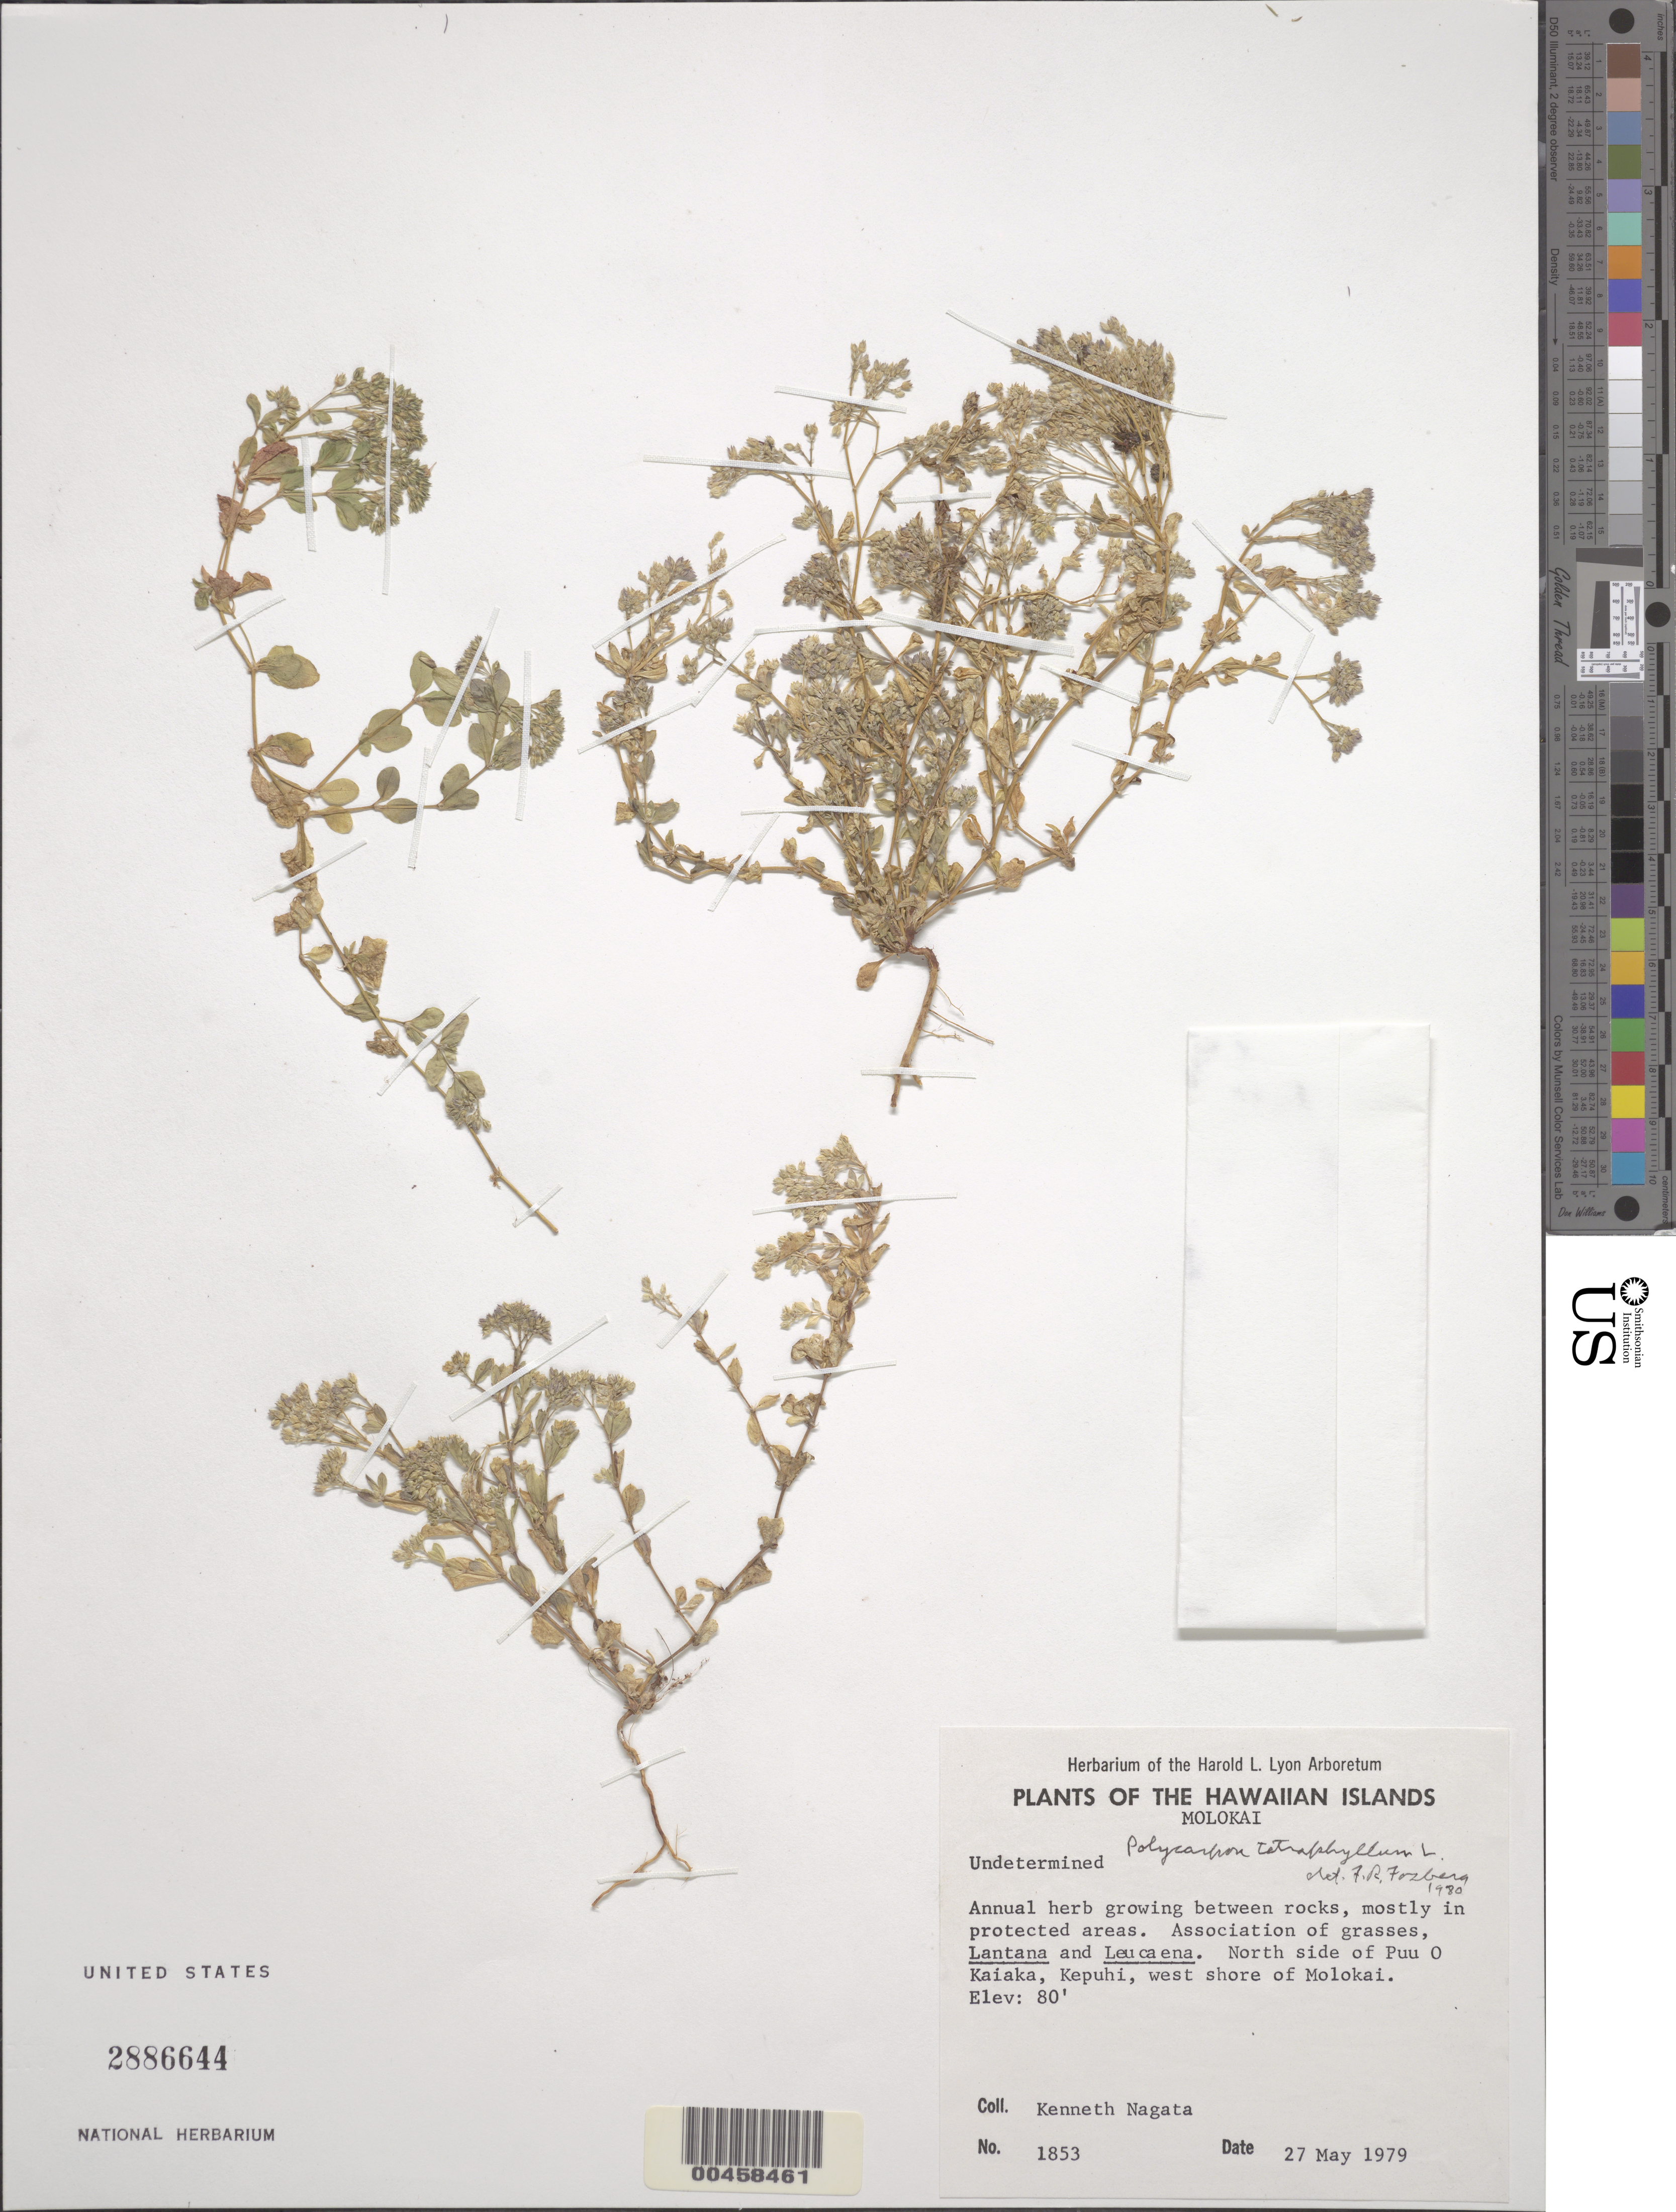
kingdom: Plantae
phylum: Tracheophyta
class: Magnoliopsida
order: Caryophyllales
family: Caryophyllaceae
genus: Polycarpon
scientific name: Polycarpon tetraphyllum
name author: (L.) L.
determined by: Fosberg, F. R.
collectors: K. Nagata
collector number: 1853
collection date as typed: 27 May 1979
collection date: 1979-05-27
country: United States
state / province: Hawaii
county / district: Maui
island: Moloka'i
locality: North side of Puu O Kaiaka, Kepuhi, west shore of Molokai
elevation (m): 24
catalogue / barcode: US 2886644